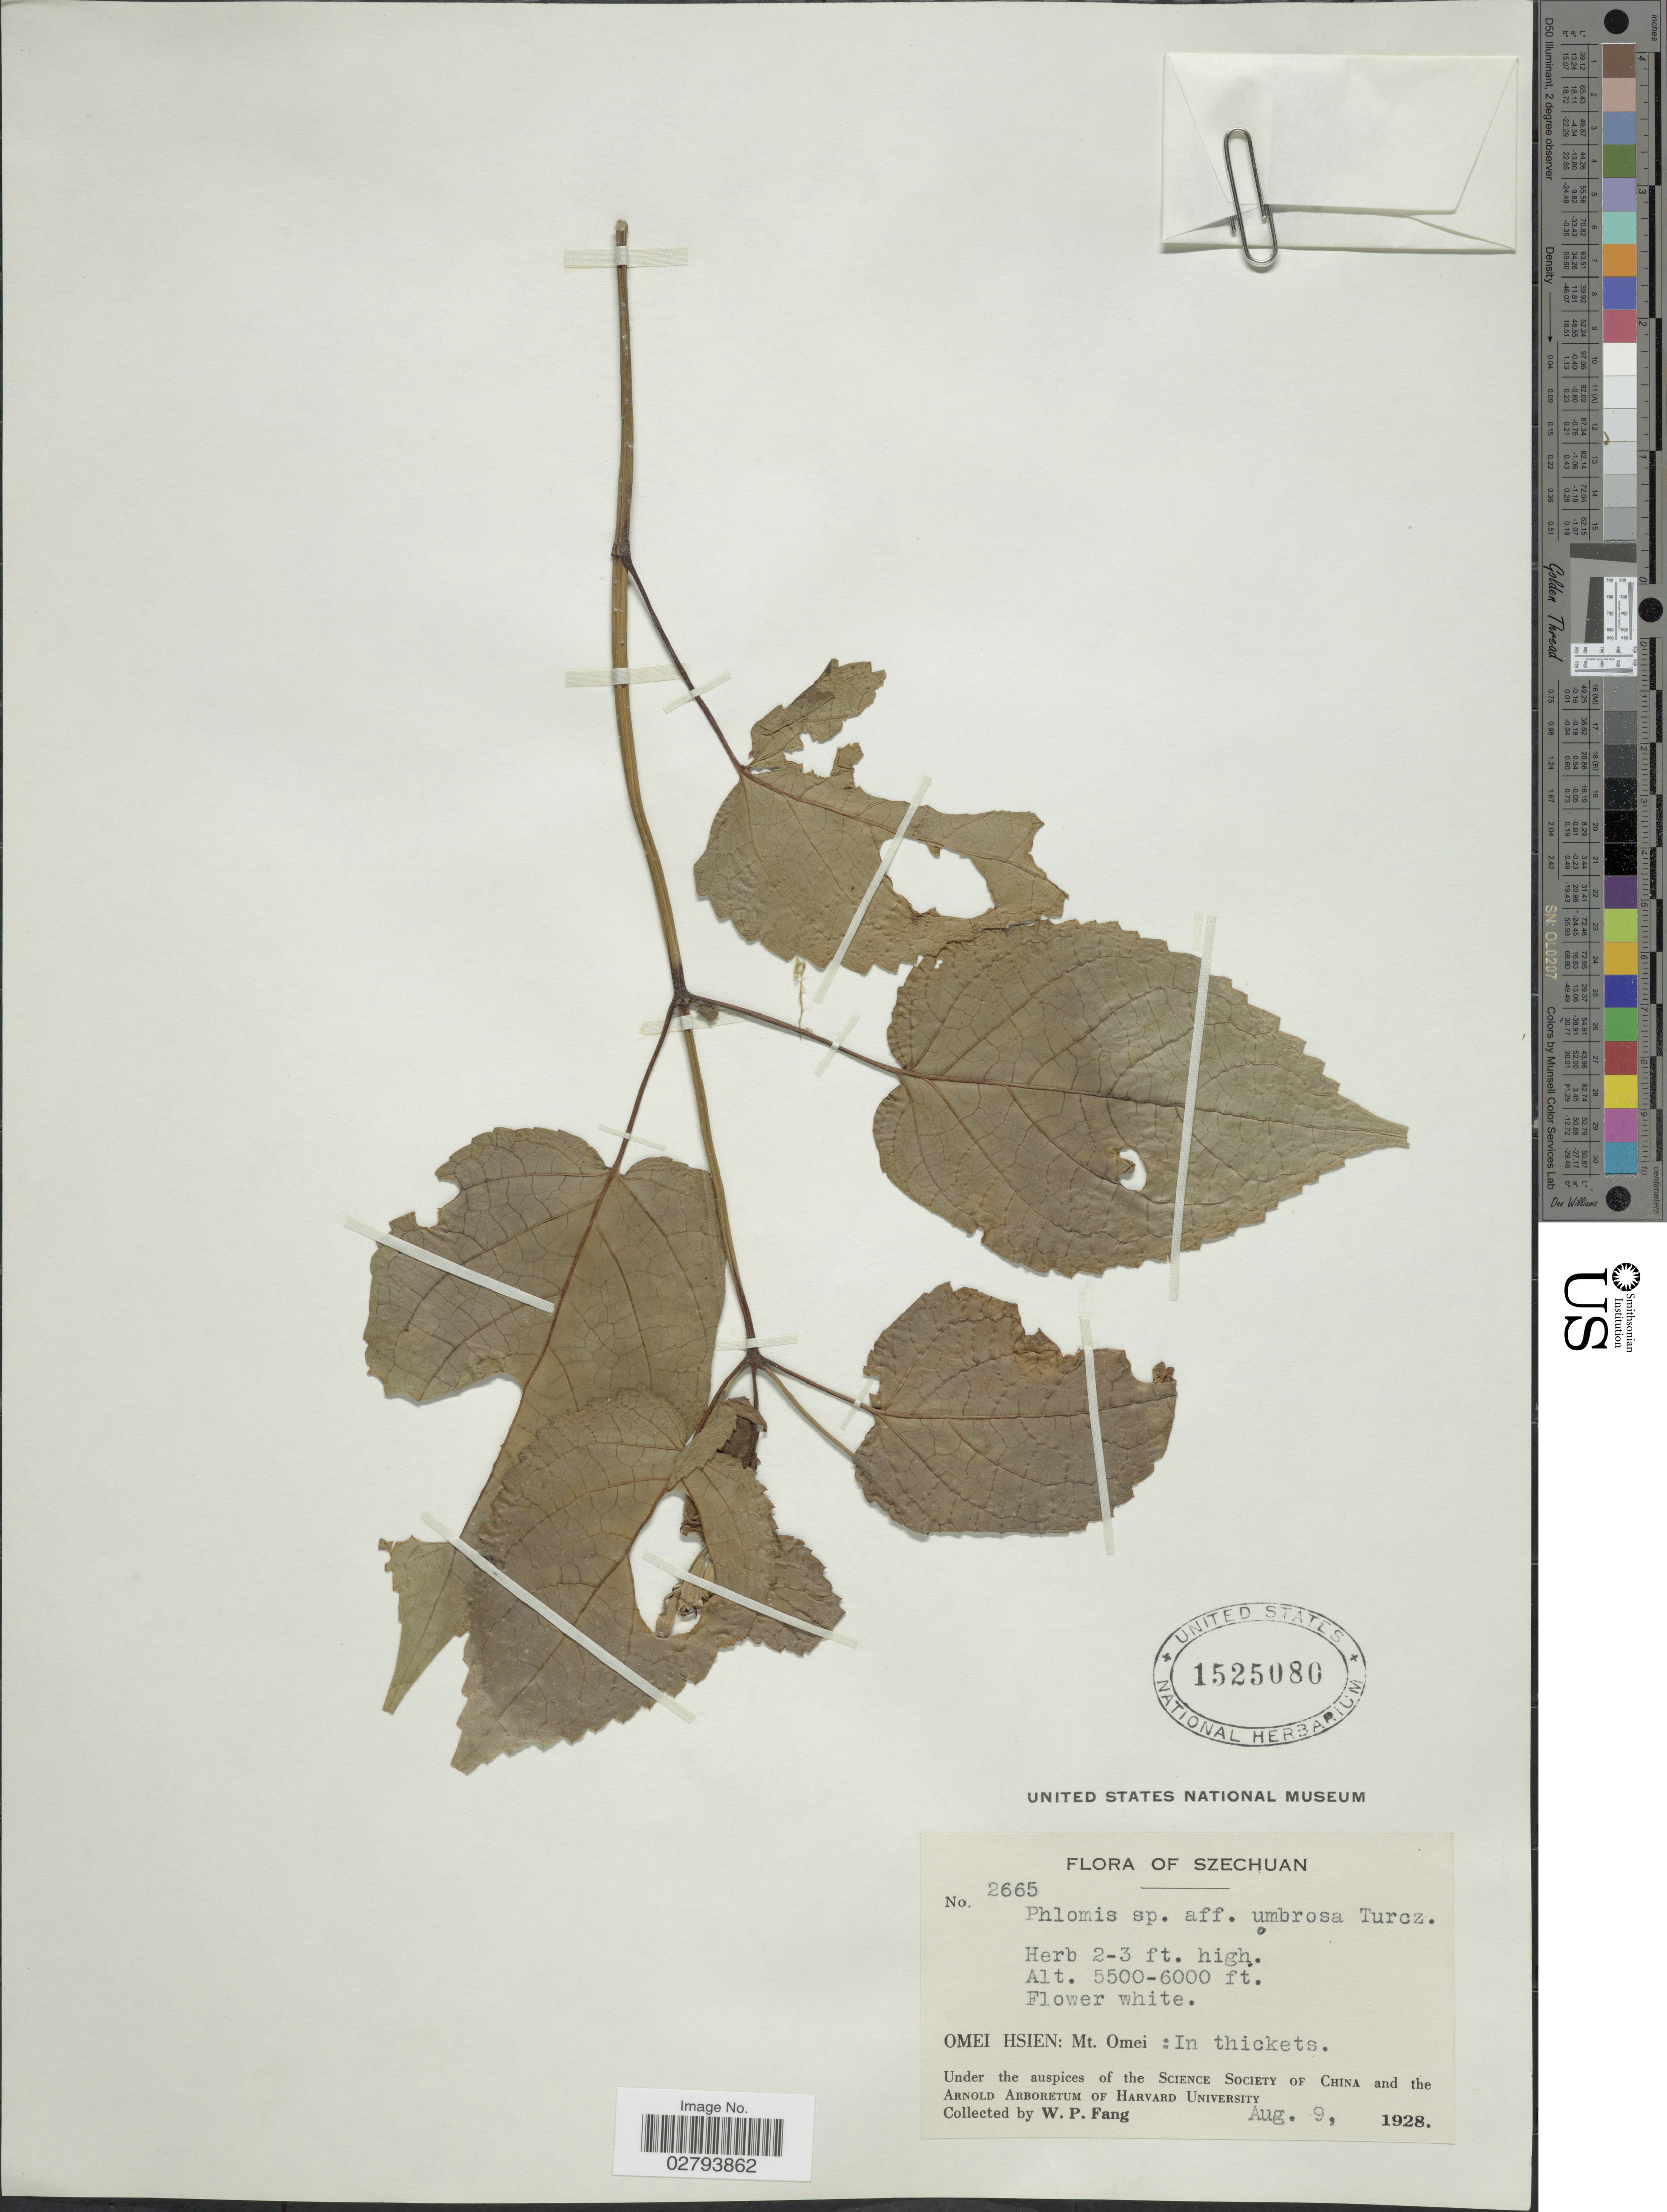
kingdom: Plantae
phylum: Tracheophyta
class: Magnoliopsida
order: Lamiales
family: Lamiaceae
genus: Phlomoides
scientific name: Phlomoides umbrosa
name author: (Turcz.) Kamelin & Makhm.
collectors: W. P. Fang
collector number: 2665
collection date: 1928-08-09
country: China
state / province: Sichuan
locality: Szechuan, Omei Hsien: Mt. Omei.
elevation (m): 1676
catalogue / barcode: US 1525080